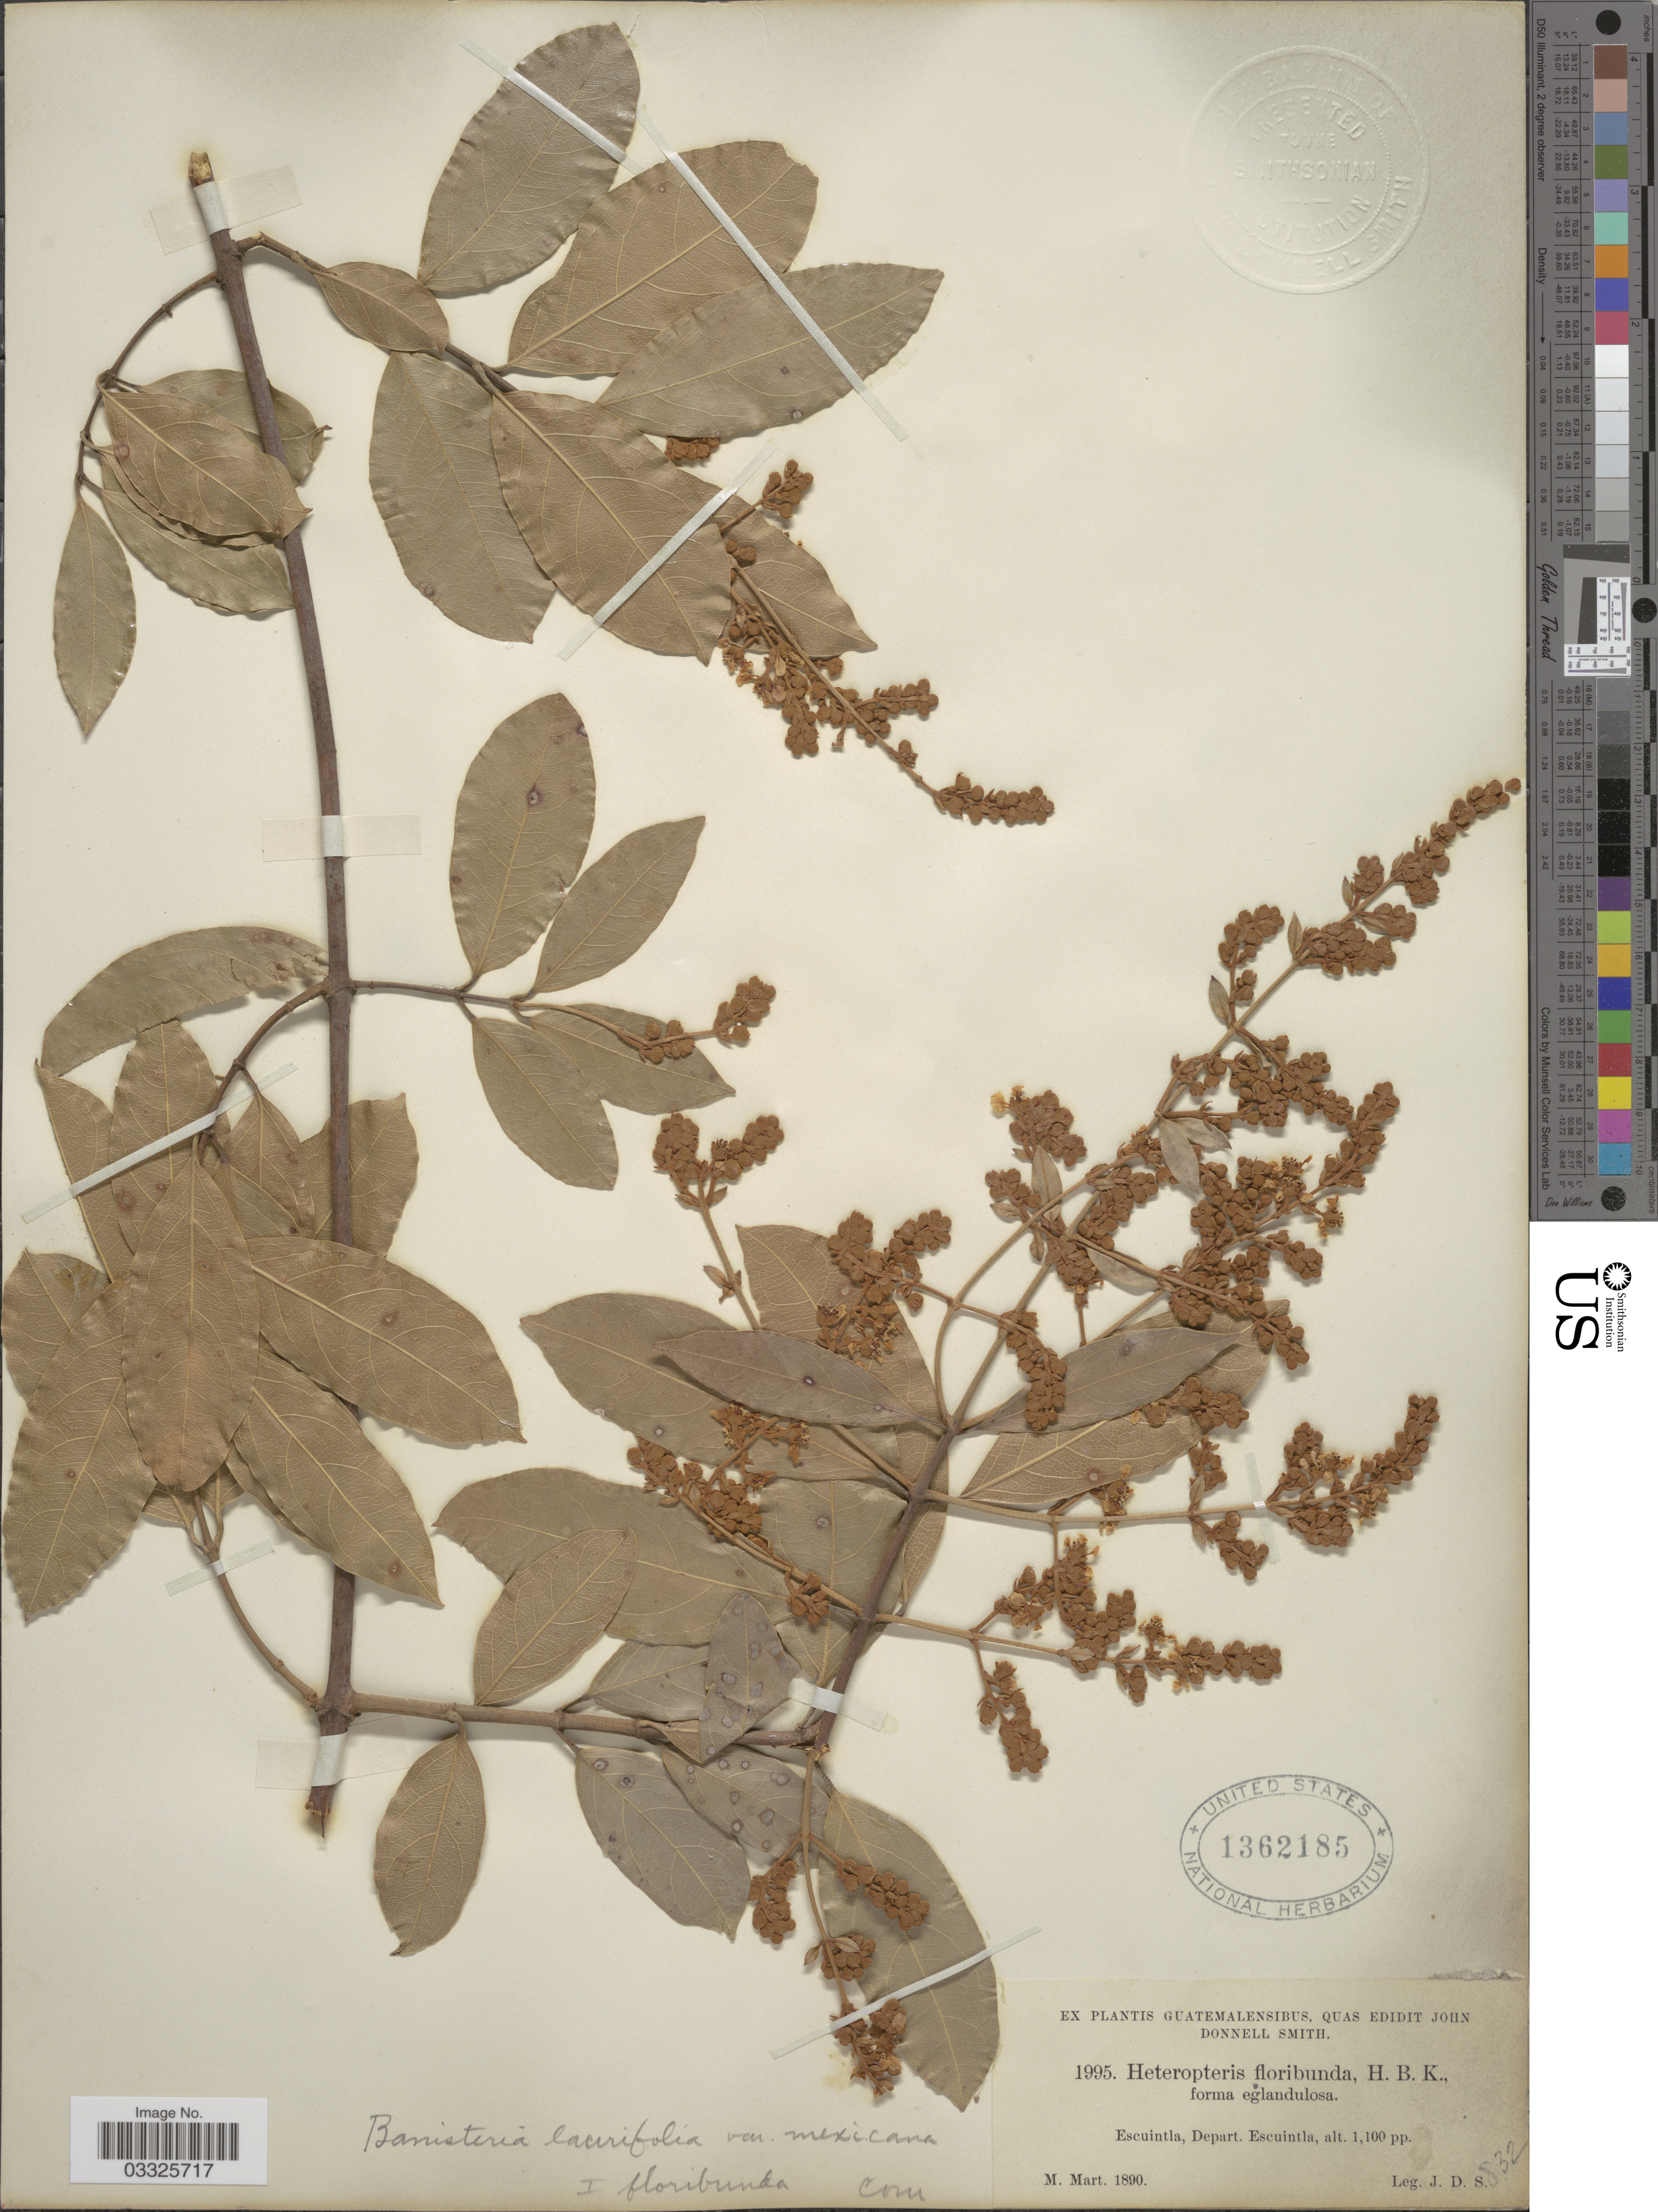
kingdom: Plantae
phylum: Tracheophyta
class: Magnoliopsida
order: Malpighiales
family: Malpighiaceae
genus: Heteropterys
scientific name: Heteropterys laurifolia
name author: (L.) A. Juss.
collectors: J. Donnell Smith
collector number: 1995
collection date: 1890-03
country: Guatemala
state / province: Escuintla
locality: Escuintla. Depart. Escuintla.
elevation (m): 335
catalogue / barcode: US 1362185